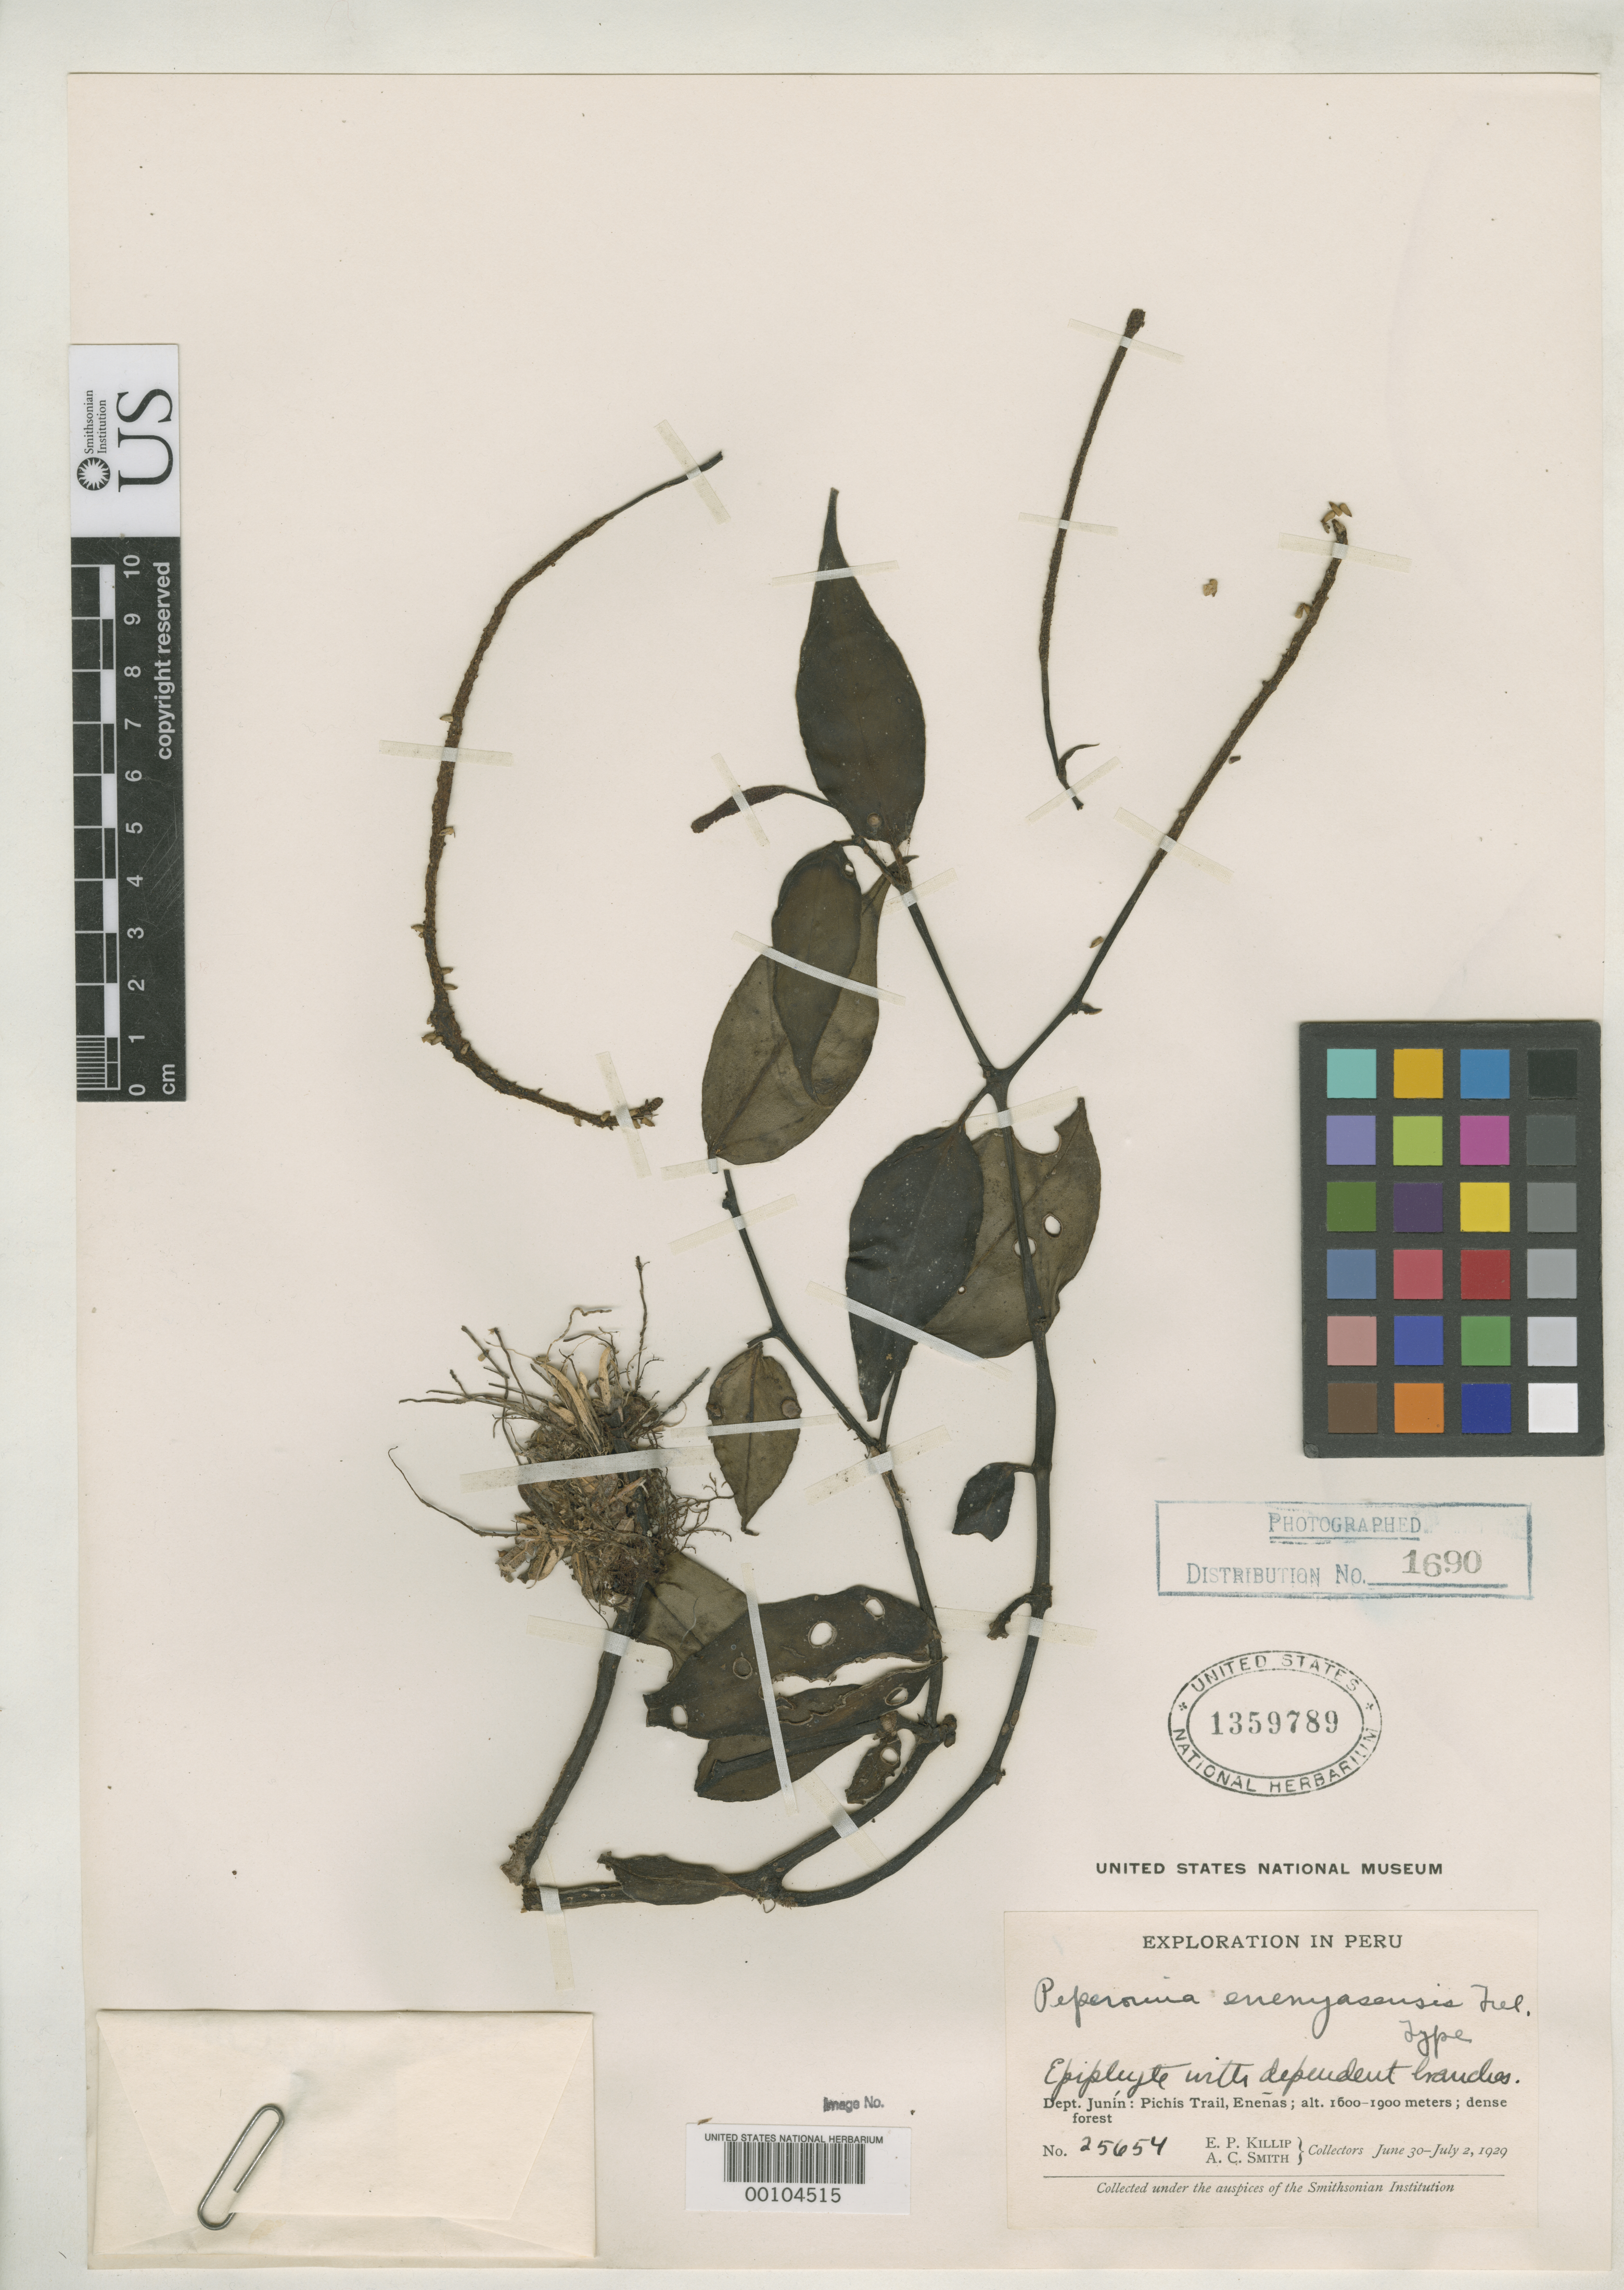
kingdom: Plantae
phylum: Tracheophyta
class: Magnoliopsida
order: Piperales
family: Piperaceae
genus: Peperomia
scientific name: Peperomia enenyasensis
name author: Trel. in J.F. Macbr.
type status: Holotype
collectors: E. P. Killip & A. C. Smith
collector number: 25654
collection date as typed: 30 Jun 1929 to 02 Jul 1929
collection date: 1929-06-30/1929-07-02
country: Peru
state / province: Junín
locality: Pichis Trail, Enenas.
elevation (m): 1600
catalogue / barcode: US 1359789